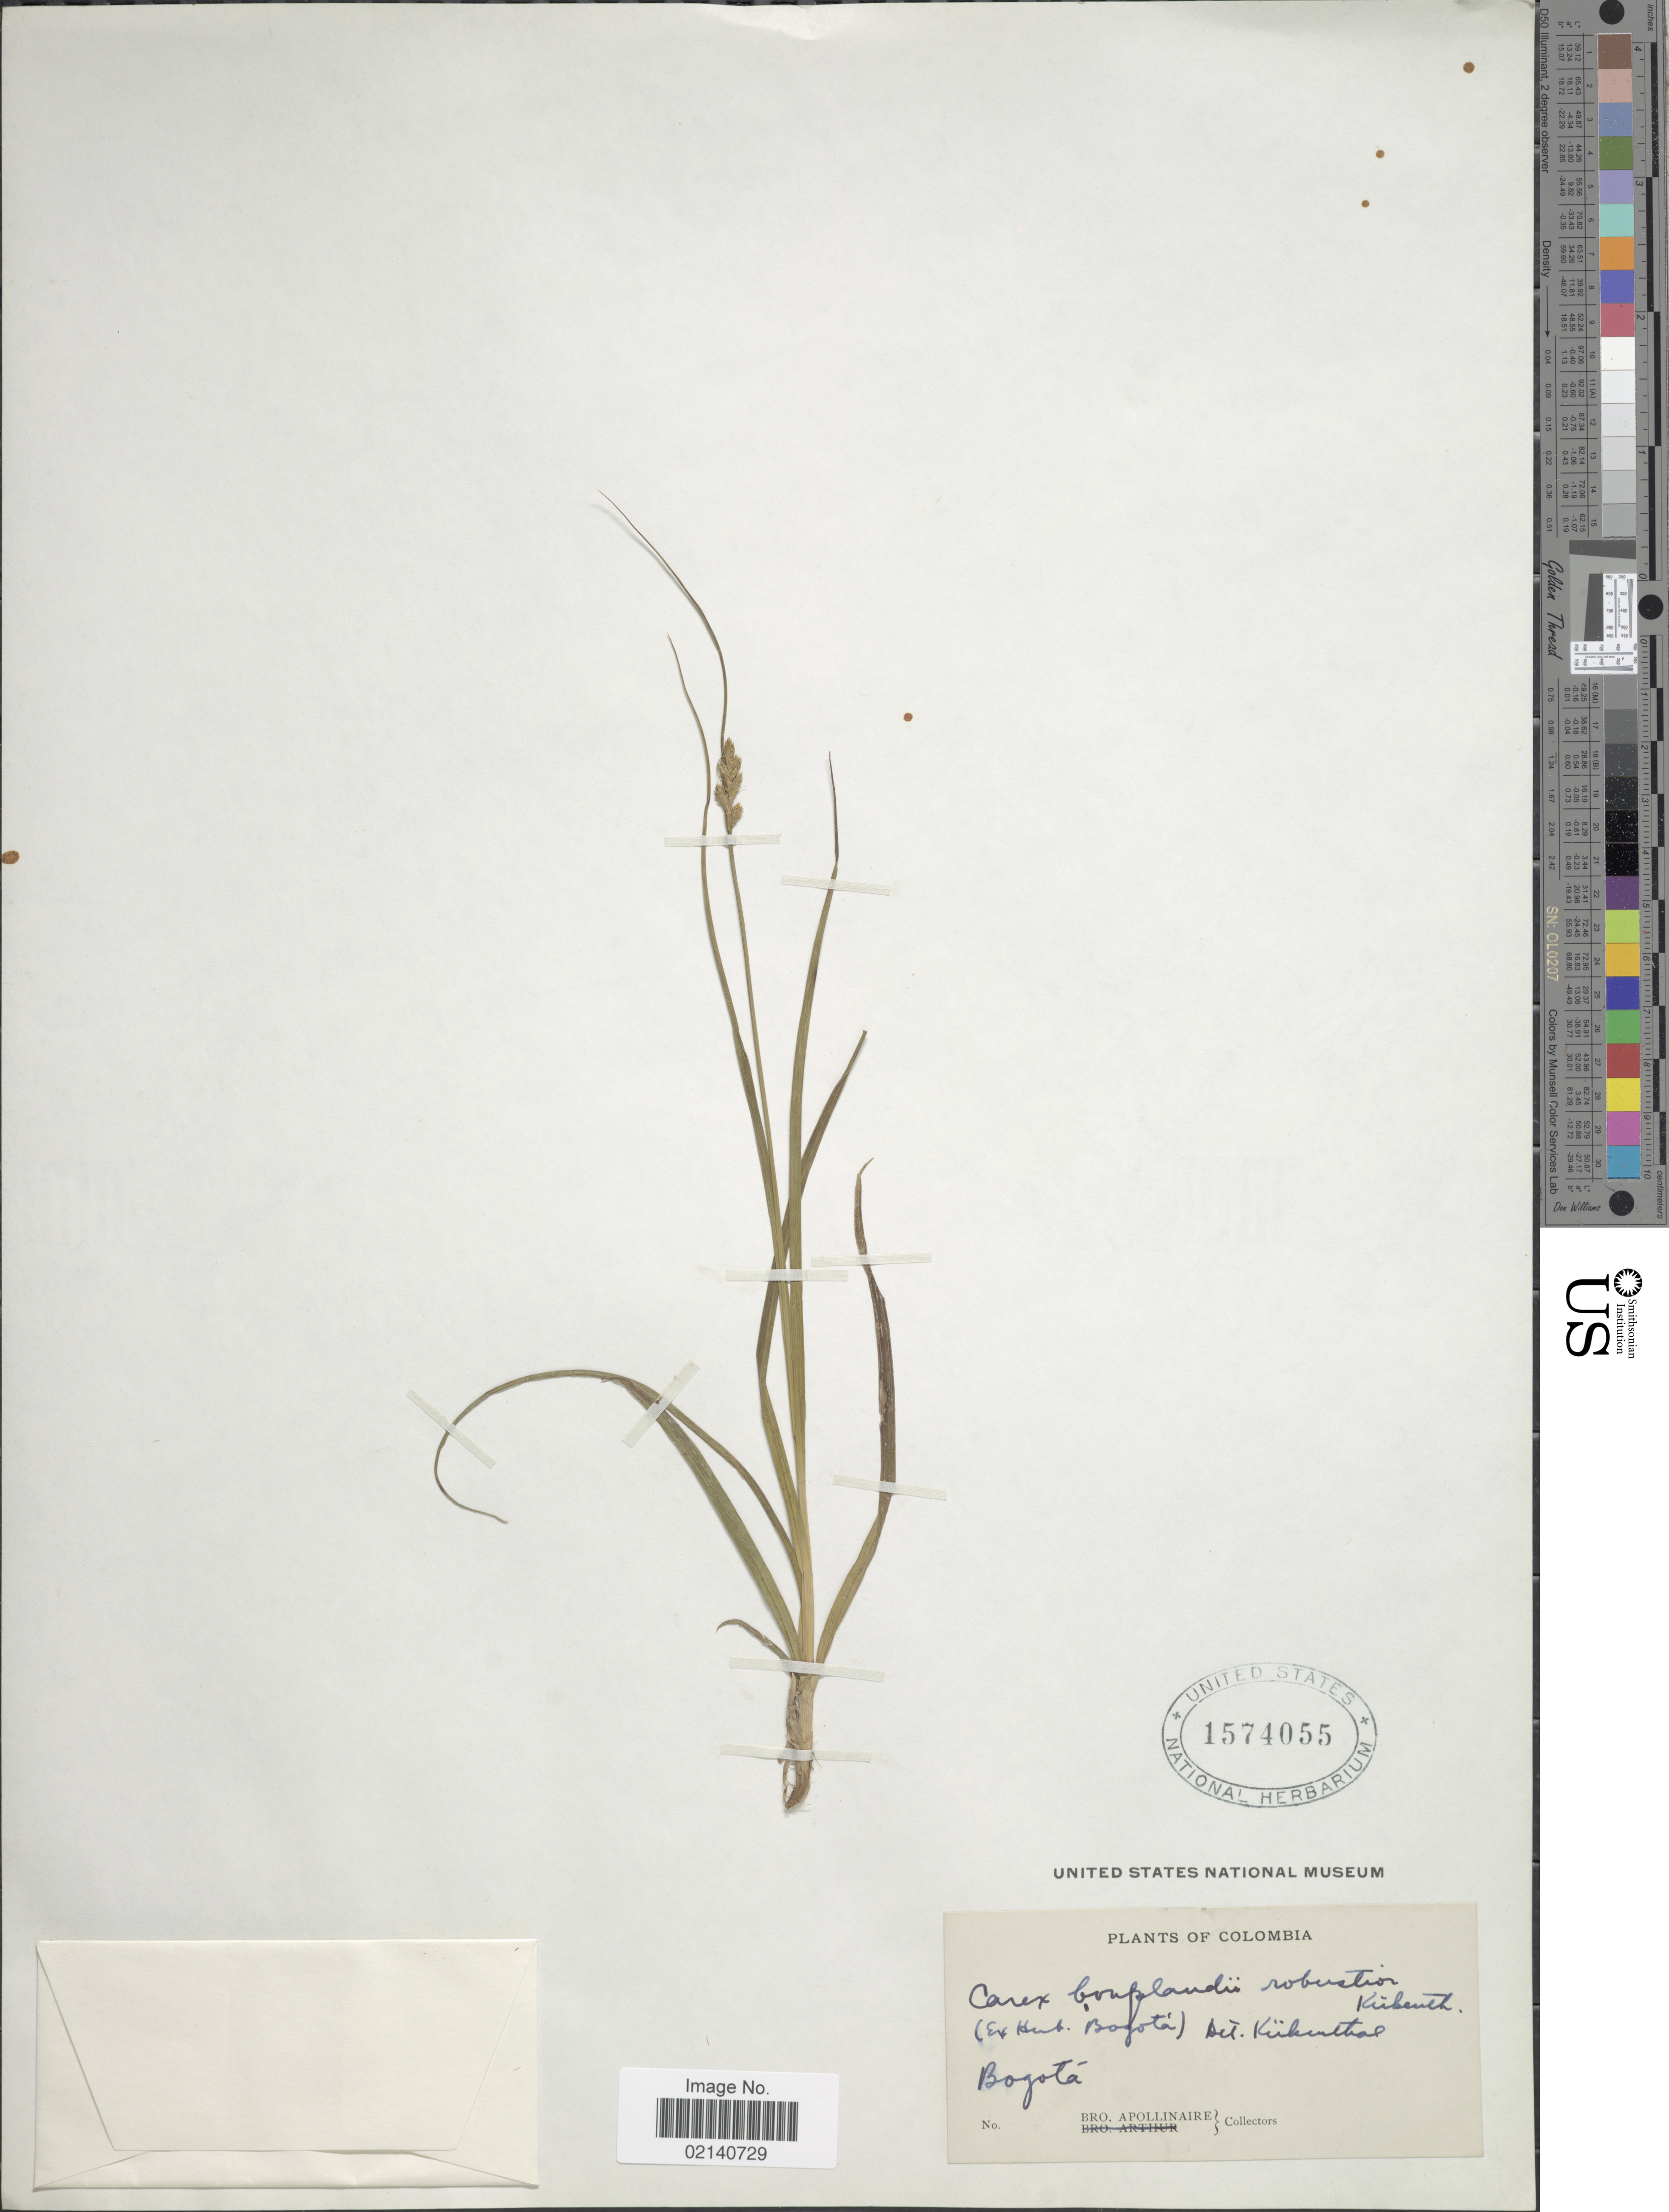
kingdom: Plantae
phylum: Tracheophyta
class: Liliopsida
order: Poales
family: Cyperaceae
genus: Carex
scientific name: Carex bonplandii var. robustior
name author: Kük.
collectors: Bro. Apollinaire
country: Colombia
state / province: Bogota D.C.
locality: Bogota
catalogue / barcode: US 1574055